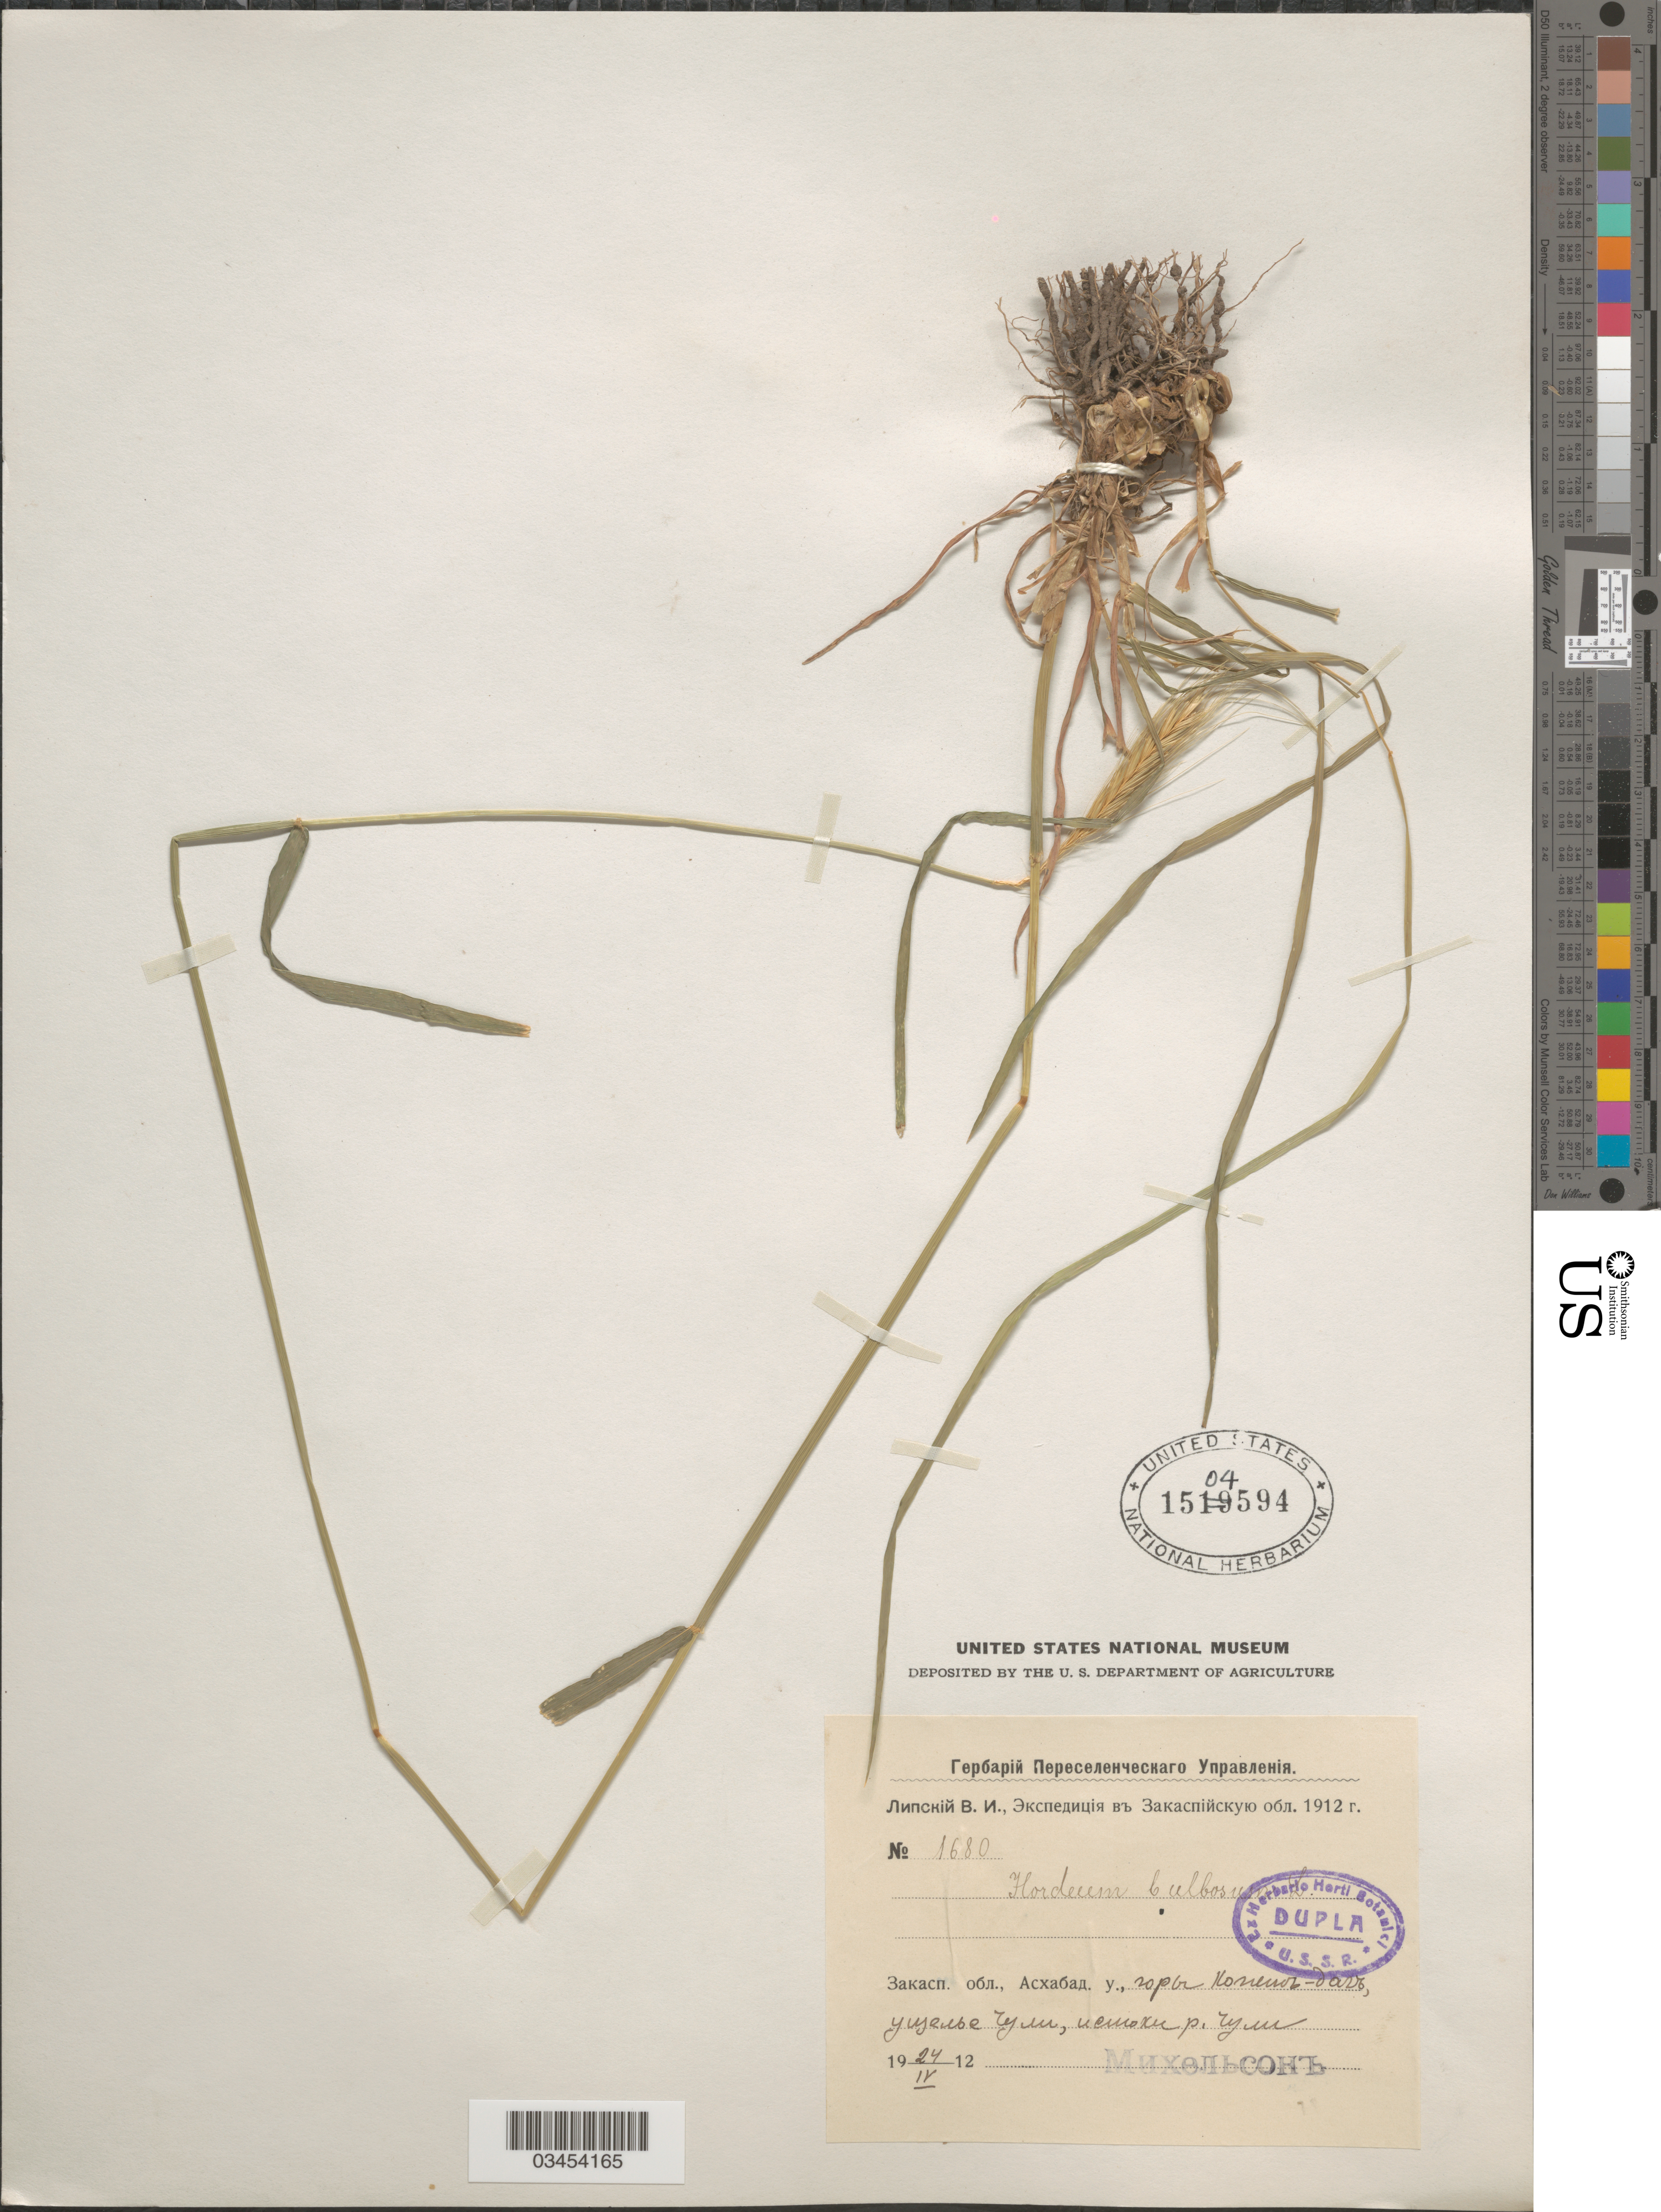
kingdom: Plantae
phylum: Tracheophyta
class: Liliopsida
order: Poales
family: Poaceae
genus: Hordeum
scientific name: Hordeum bulbosum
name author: L.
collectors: Mikhelson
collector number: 1680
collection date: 1912-04-24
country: Turkmenistan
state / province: Ahal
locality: Kopet Dag Mts, Chuli gorge, mouth of river Chuli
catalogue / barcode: US 1504594